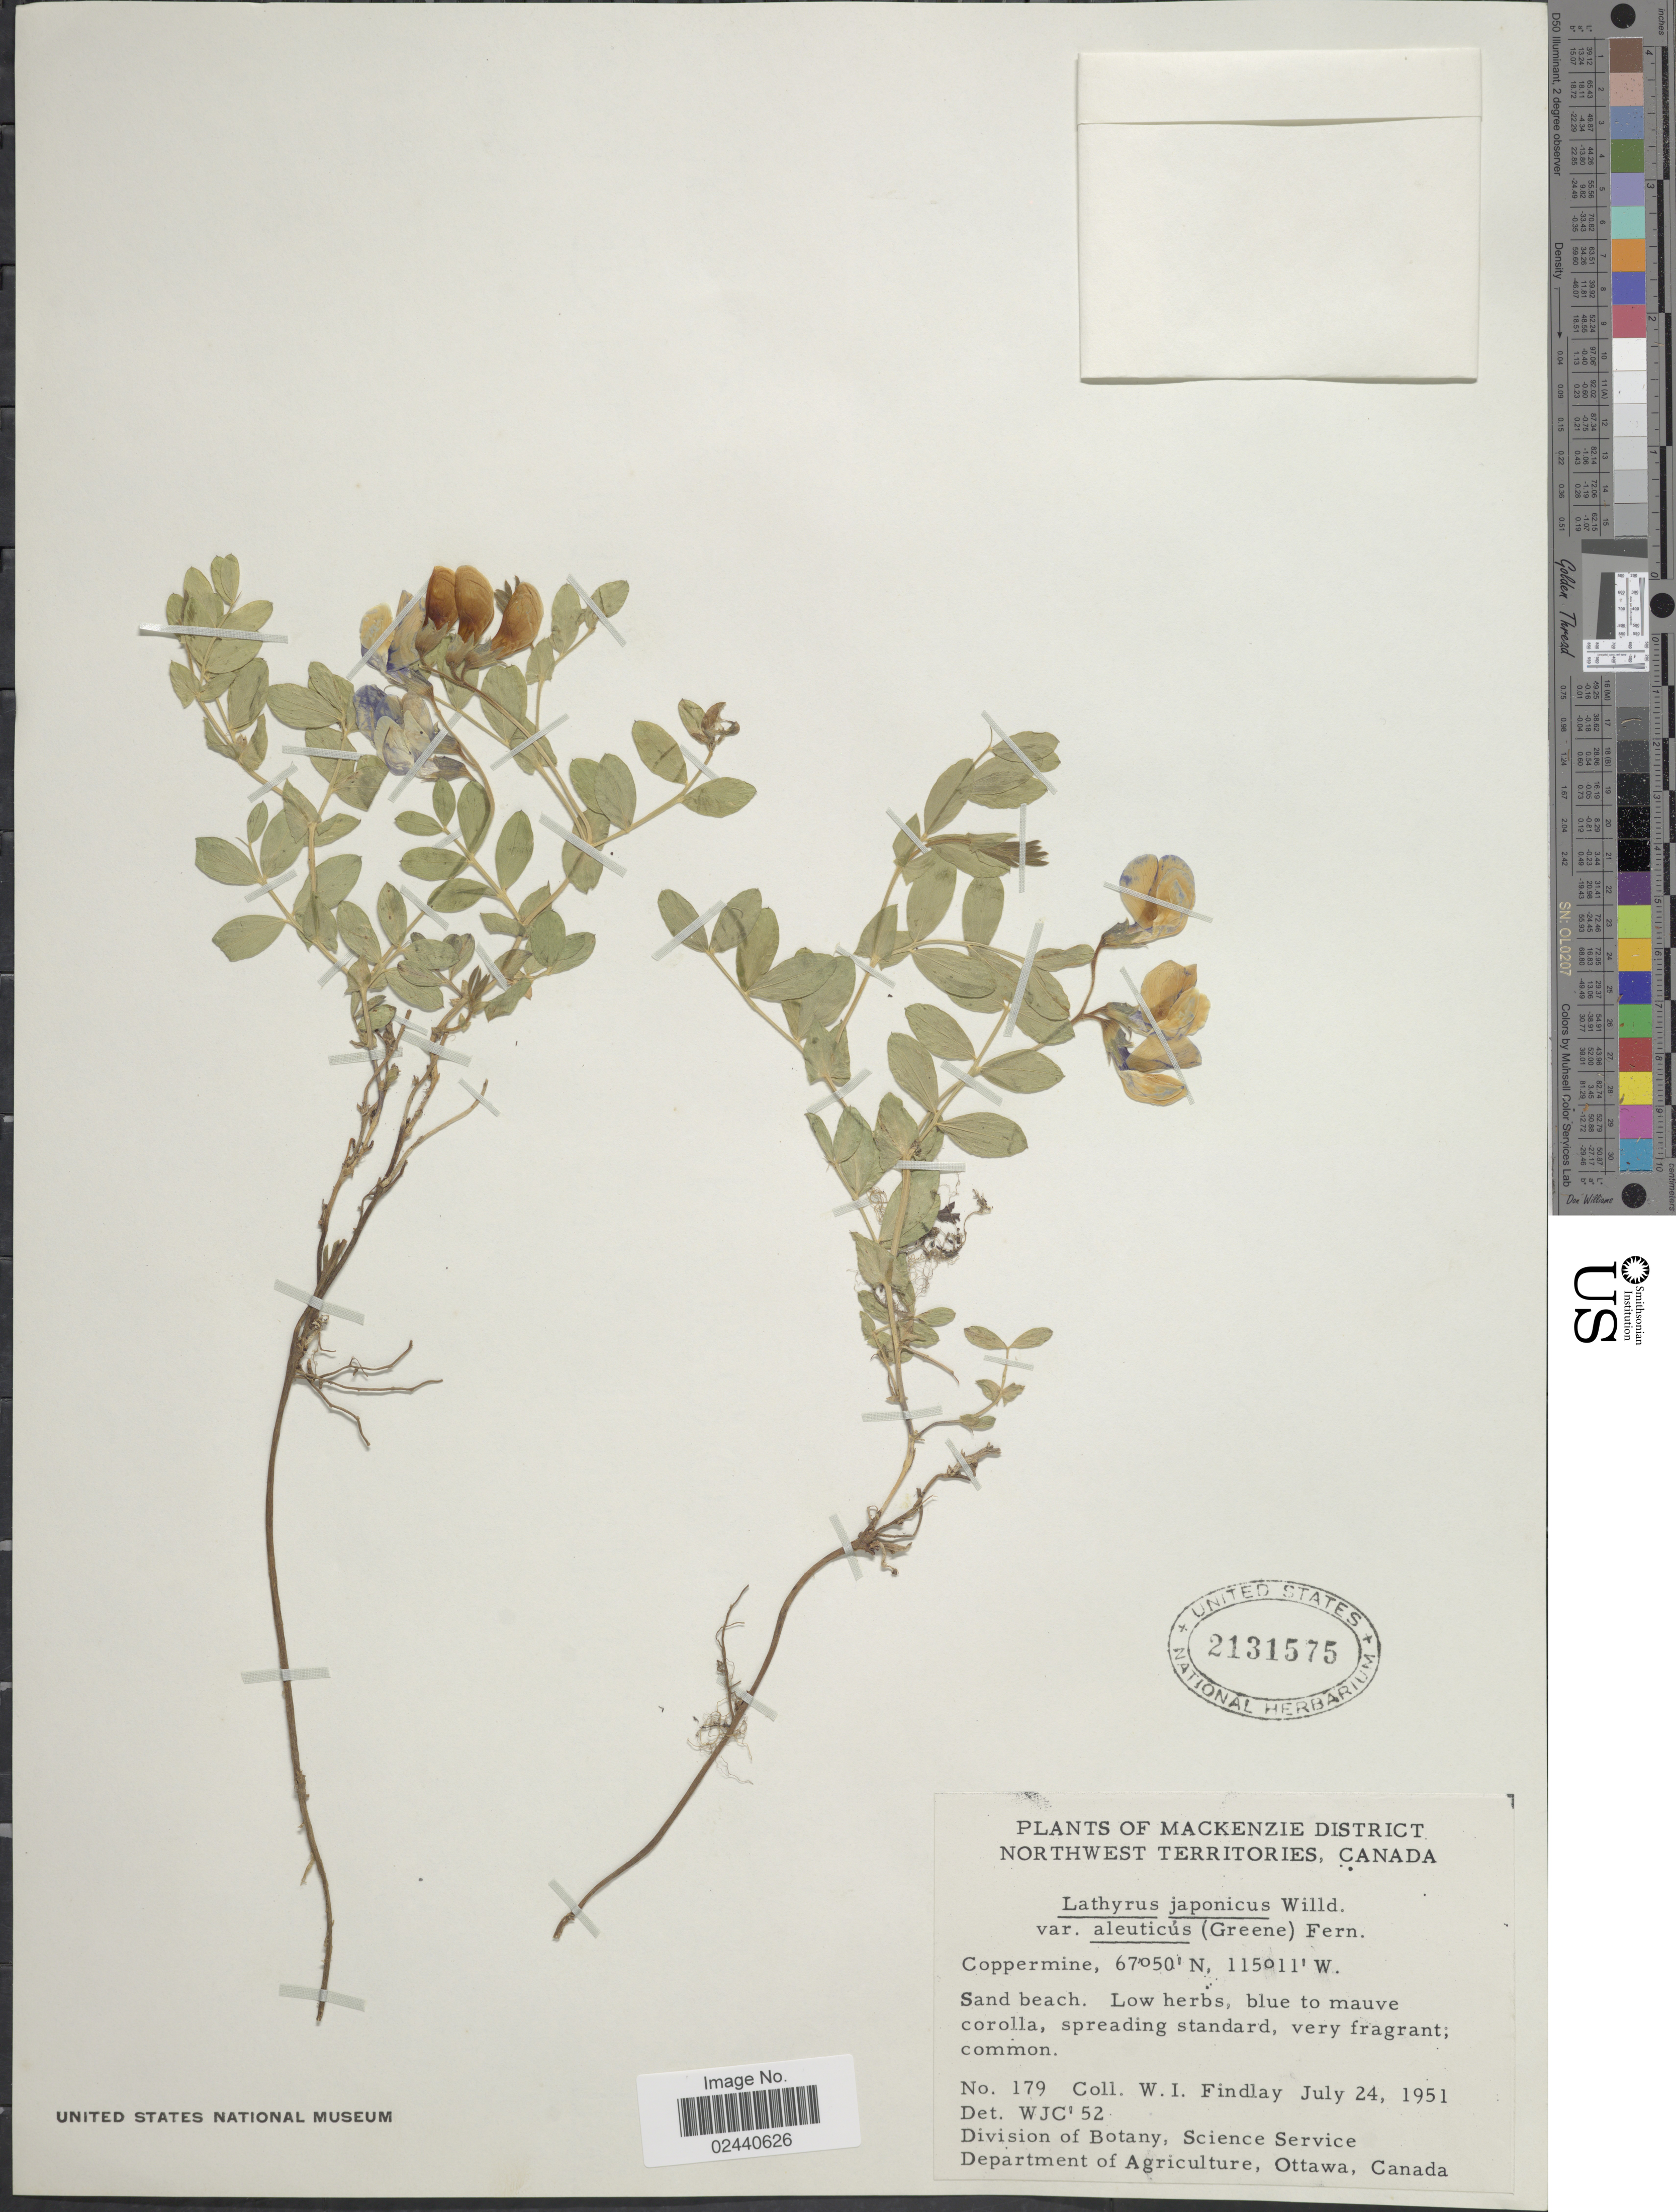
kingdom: Plantae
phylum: Tracheophyta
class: Magnoliopsida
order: Fabales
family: Fabaceae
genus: Lathyrus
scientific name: Lathyrus japonicus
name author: Willd.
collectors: W. Findlay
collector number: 179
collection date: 1951-07-24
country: Canada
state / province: Northwest Territories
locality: Mackenzie District, Coppermine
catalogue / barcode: US 2131575